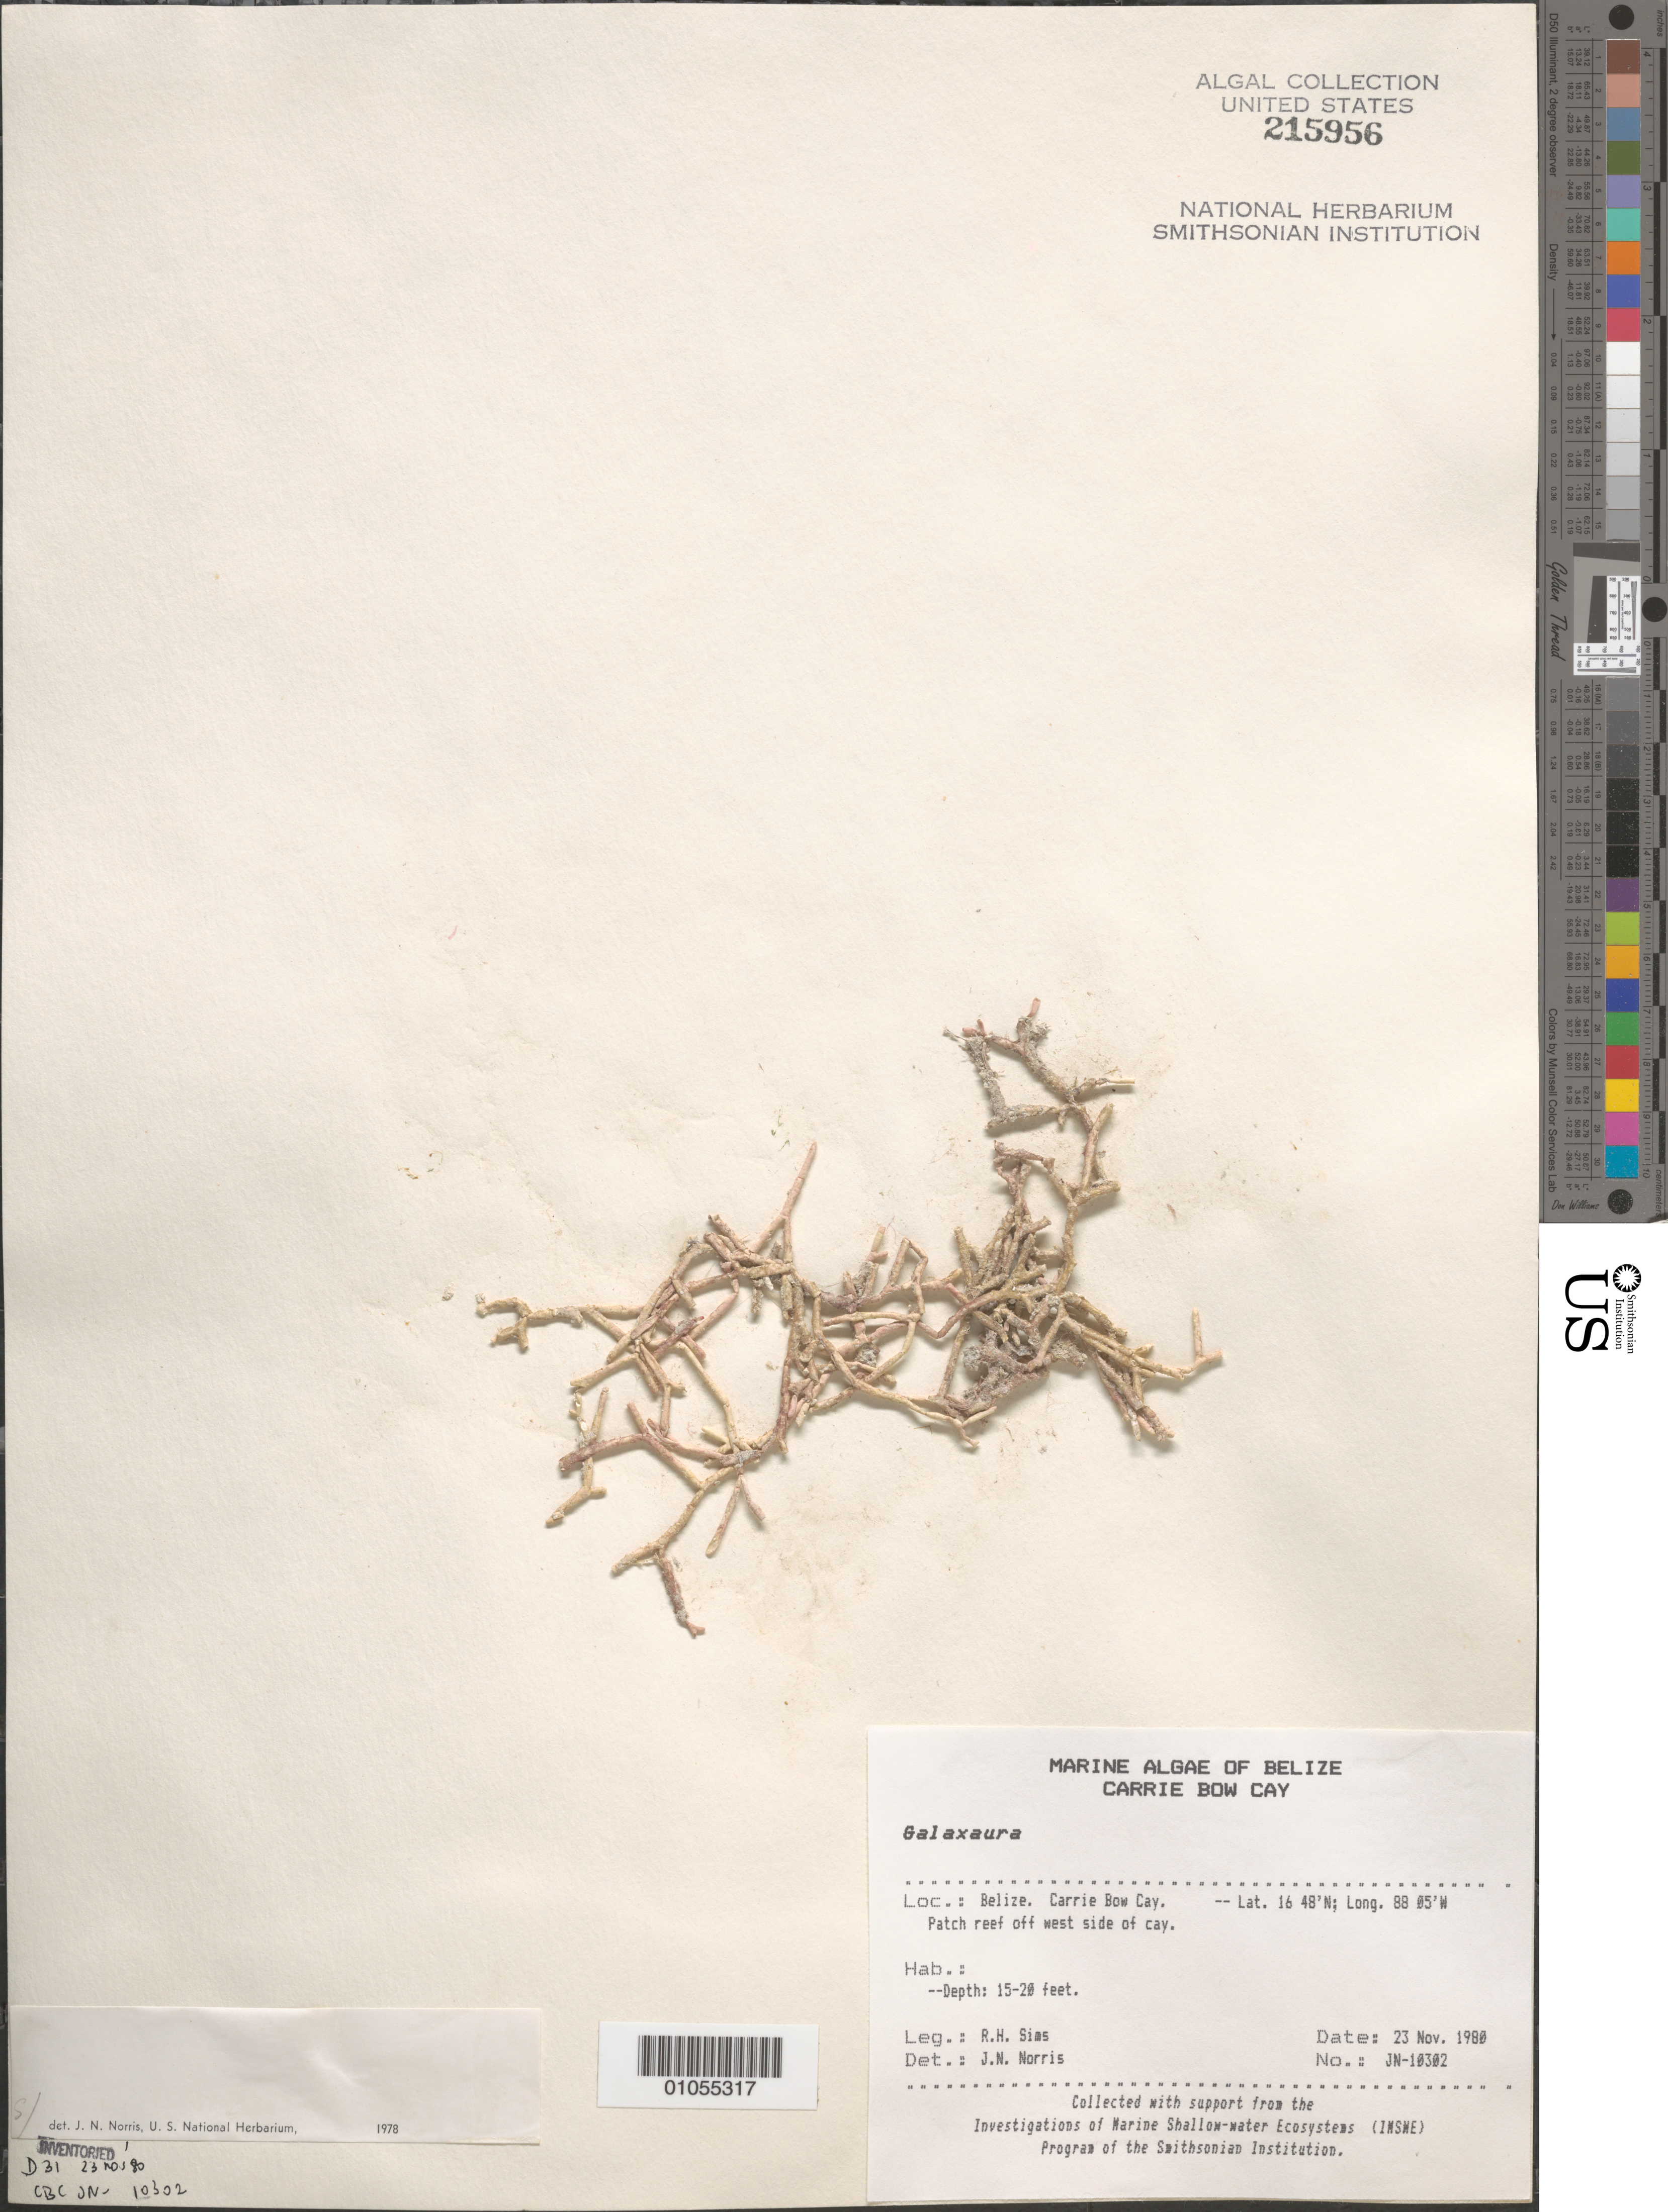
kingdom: Plantae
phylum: Rhodophyta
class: Florideophyceae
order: Nemaliales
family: Galaxauraceae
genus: Galaxaura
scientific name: Galaxaura sp.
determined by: Norris, James N.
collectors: R. H. Sims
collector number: JN-10302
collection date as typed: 23 Nov 1980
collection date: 1980-11-23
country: Belize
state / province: Stann Creek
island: Carrie Bow Cay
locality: Patch reef off west side of Carrie Bow Cay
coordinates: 16 48'N, 88 05'W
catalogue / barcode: US 215956